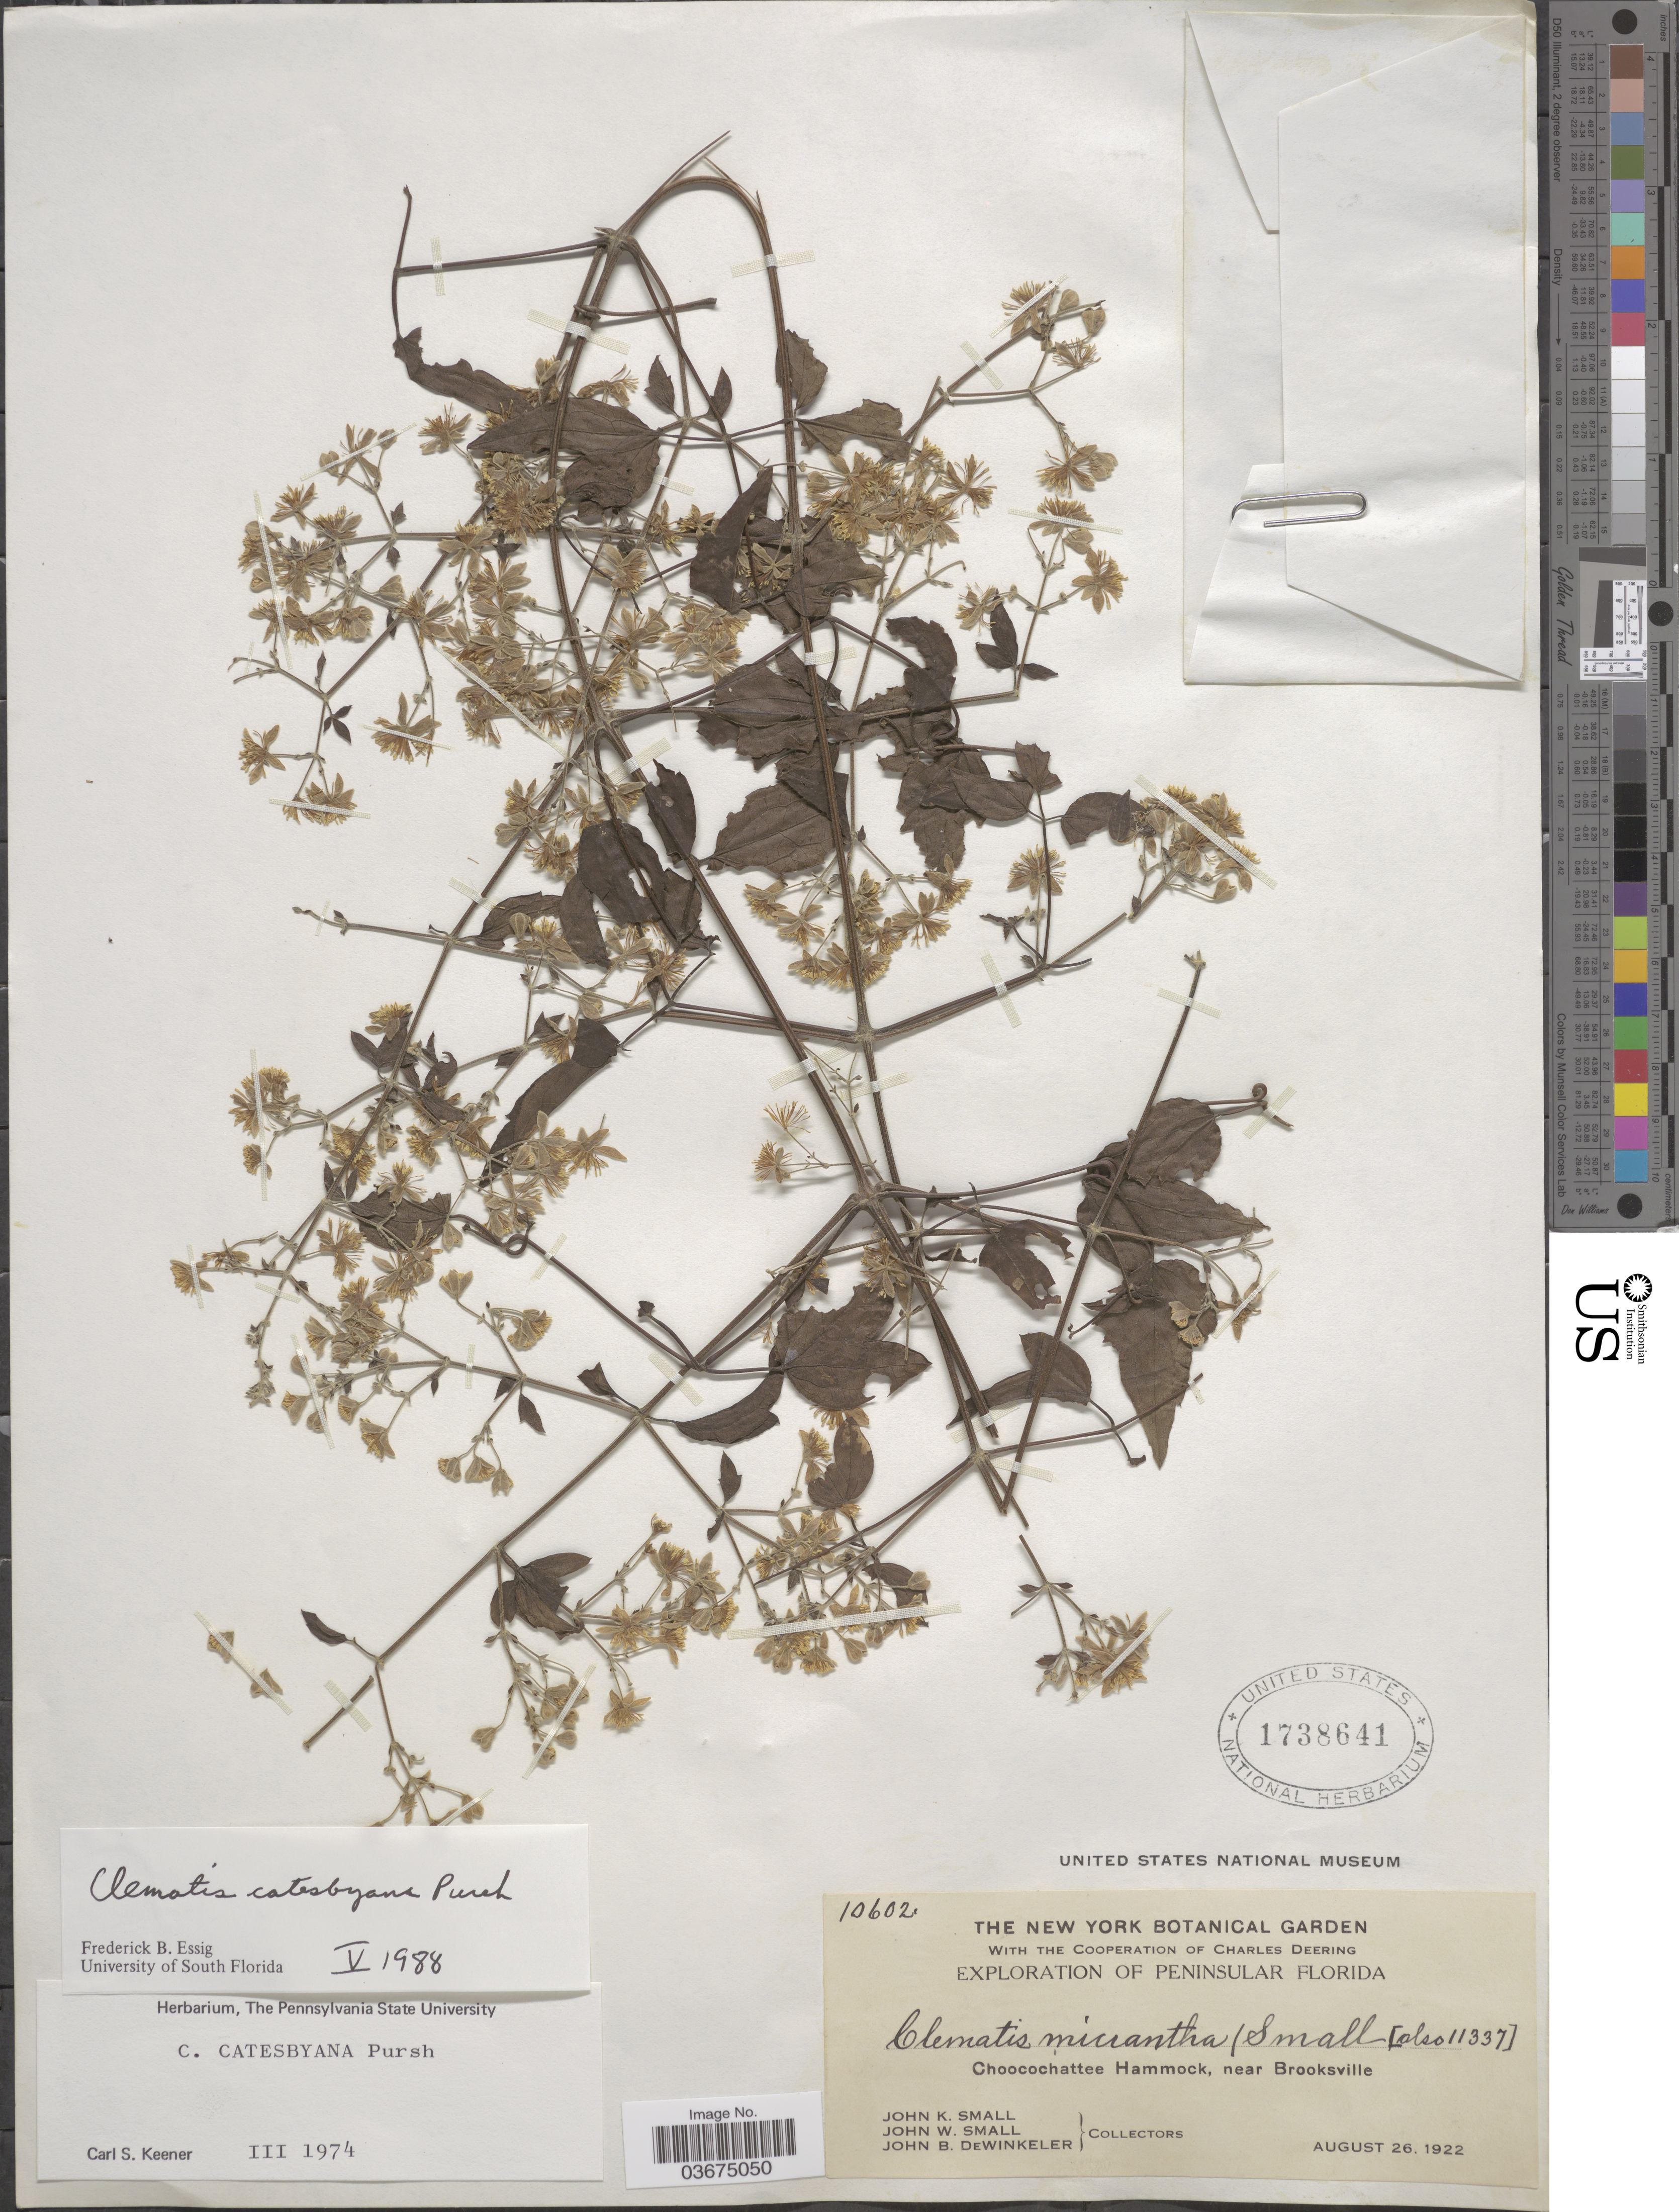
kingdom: Plantae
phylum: Tracheophyta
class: Magnoliopsida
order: Ranunculales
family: Ranunculaceae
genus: Clematis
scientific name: Clematis catesbyana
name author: Pursh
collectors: J. K. Small, J. Small & J. B. Dewinkeler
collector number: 10602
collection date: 1922-08-26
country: United States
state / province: Florida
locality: Peninsular Florida. Choocochattee Hammock, near Brooksville.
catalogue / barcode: US 1738641